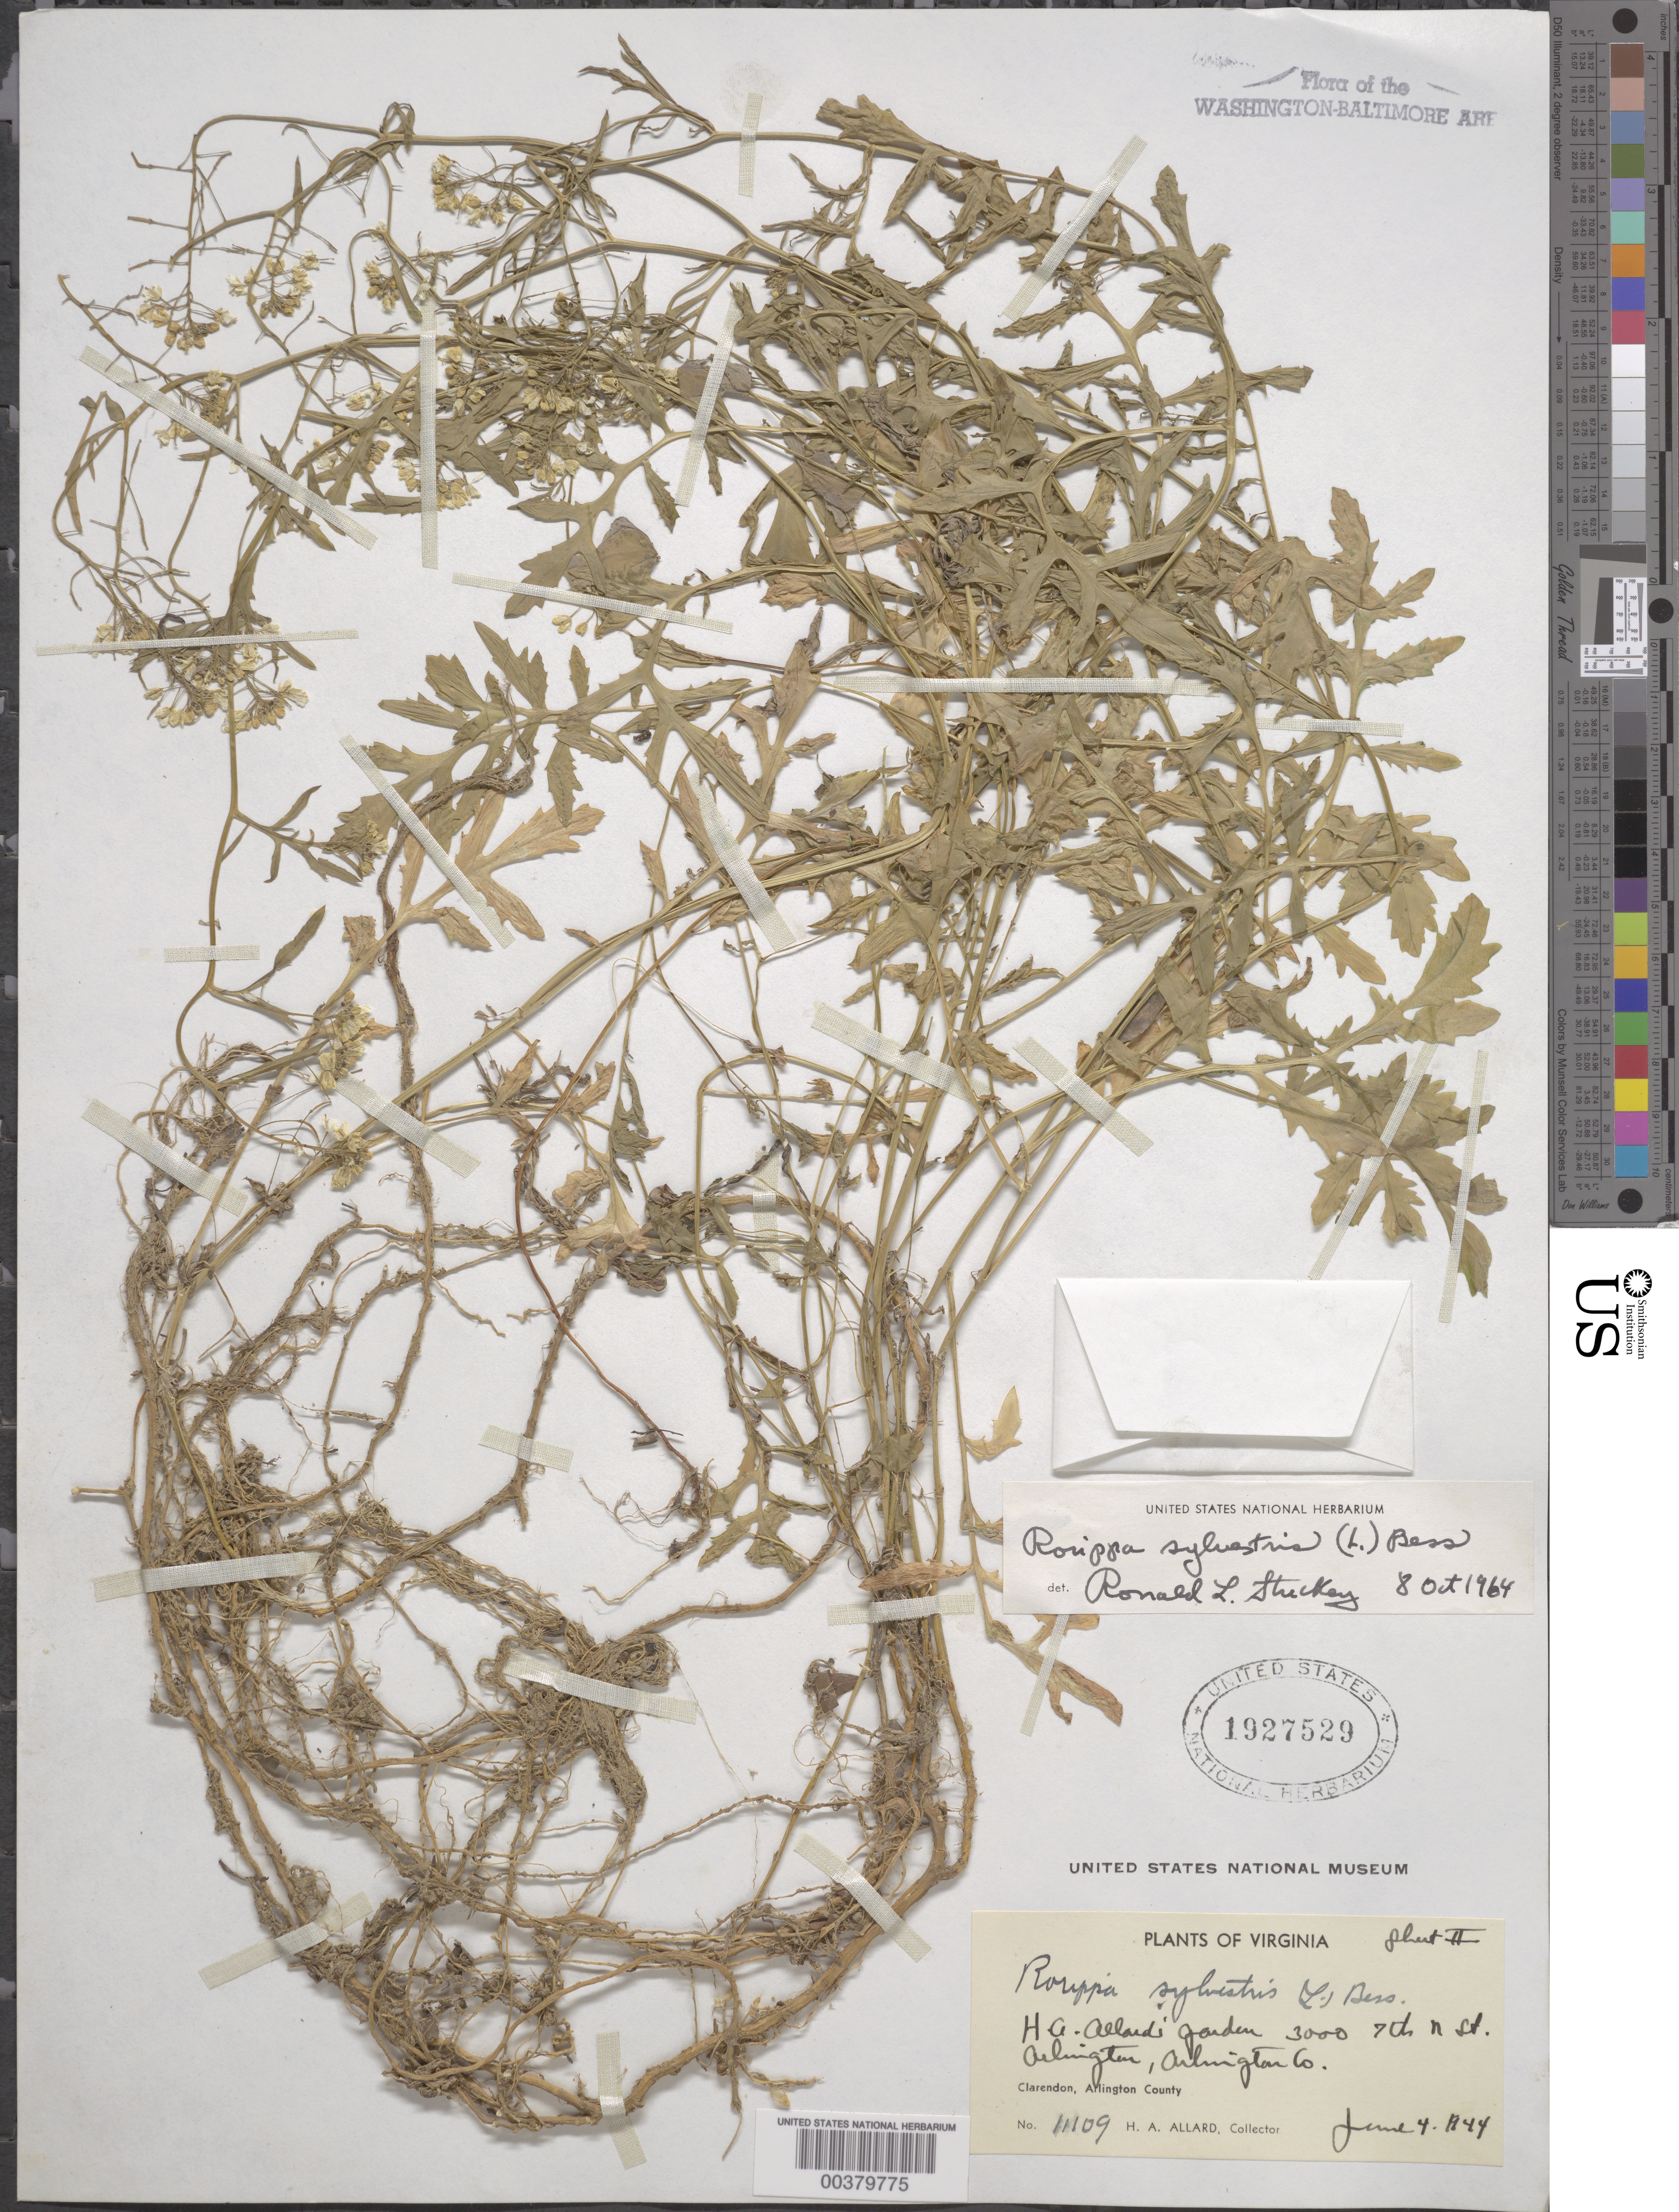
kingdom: Plantae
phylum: Tracheophyta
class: Magnoliopsida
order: Brassicales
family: Brassicaceae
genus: Rorippa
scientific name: Rorippa sylvestris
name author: (L.) Besser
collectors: H. A. Allard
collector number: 11109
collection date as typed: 04 Jun 1944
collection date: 1944-06-04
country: United States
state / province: Virginia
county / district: Arlington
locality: Arlington, Allards Yard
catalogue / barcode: US 1927529